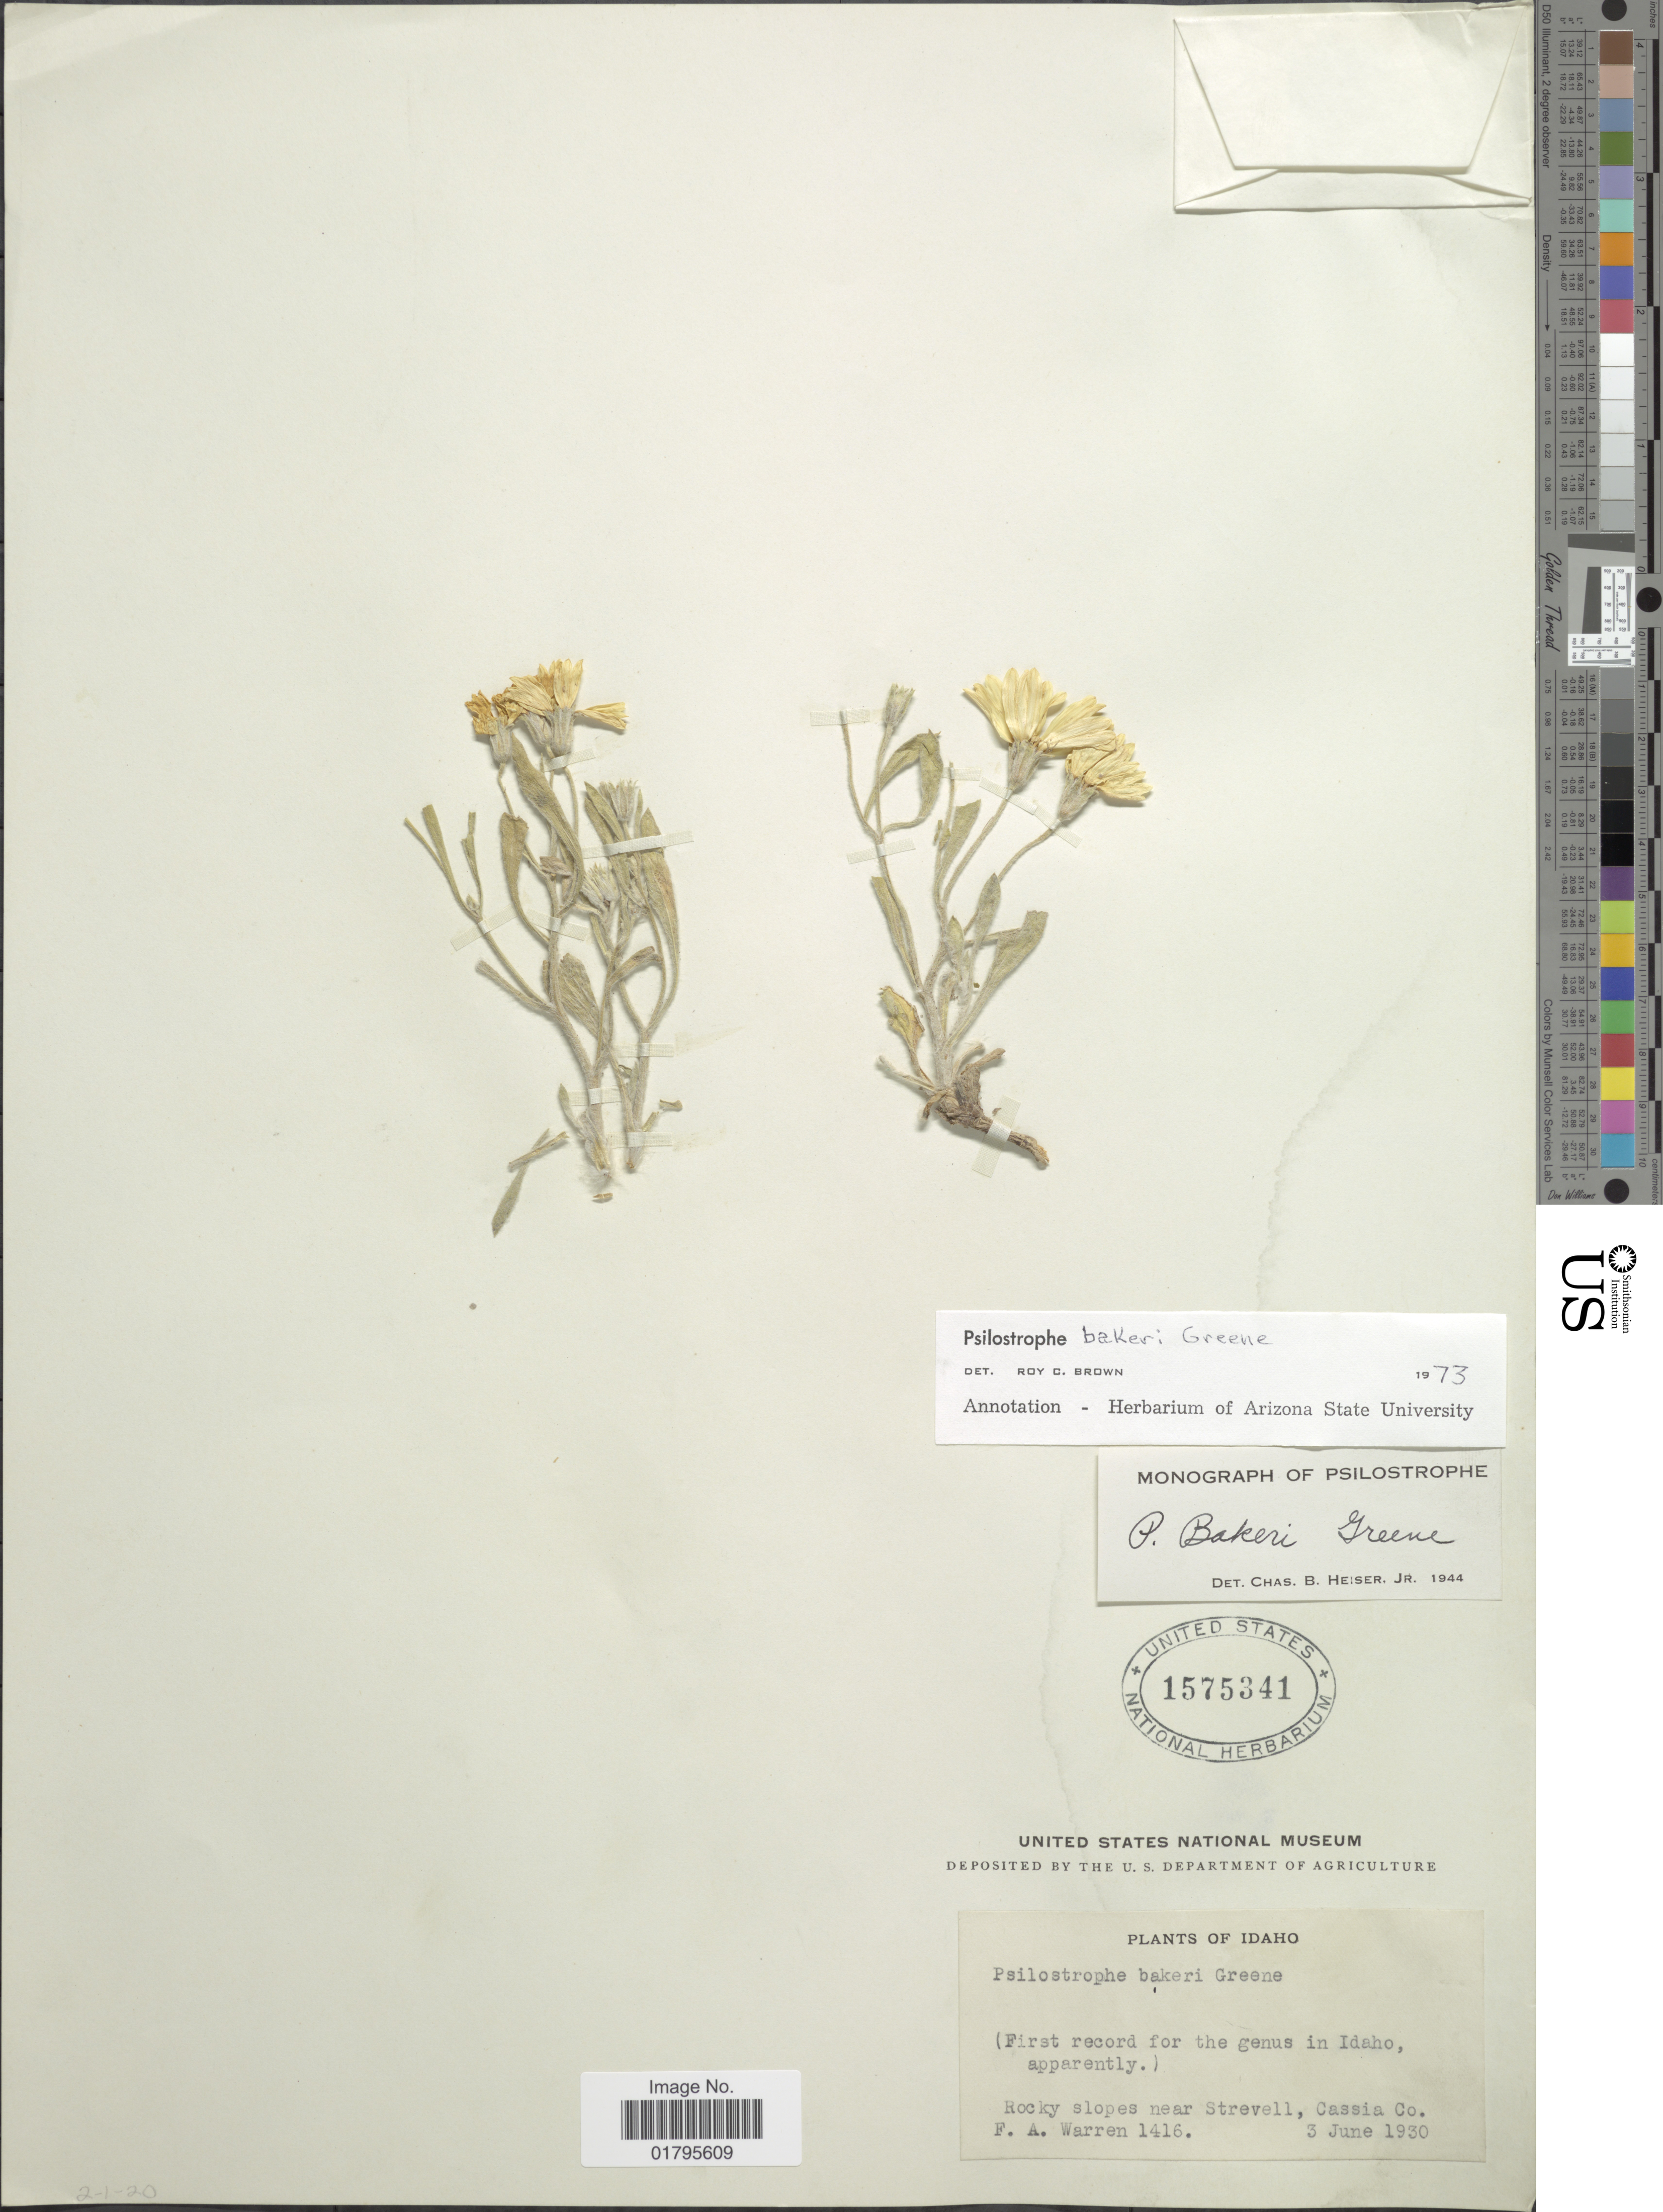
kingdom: Plantae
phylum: Tracheophyta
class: Magnoliopsida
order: Asterales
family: Asteraceae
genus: Psilostrophe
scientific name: Psilostrophe bakeri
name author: Greene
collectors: F. Warren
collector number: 1416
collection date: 1930-06-03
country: United States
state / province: Idaho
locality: Rocky slopes near Strevell, Cassia Co.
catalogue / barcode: US 1575341